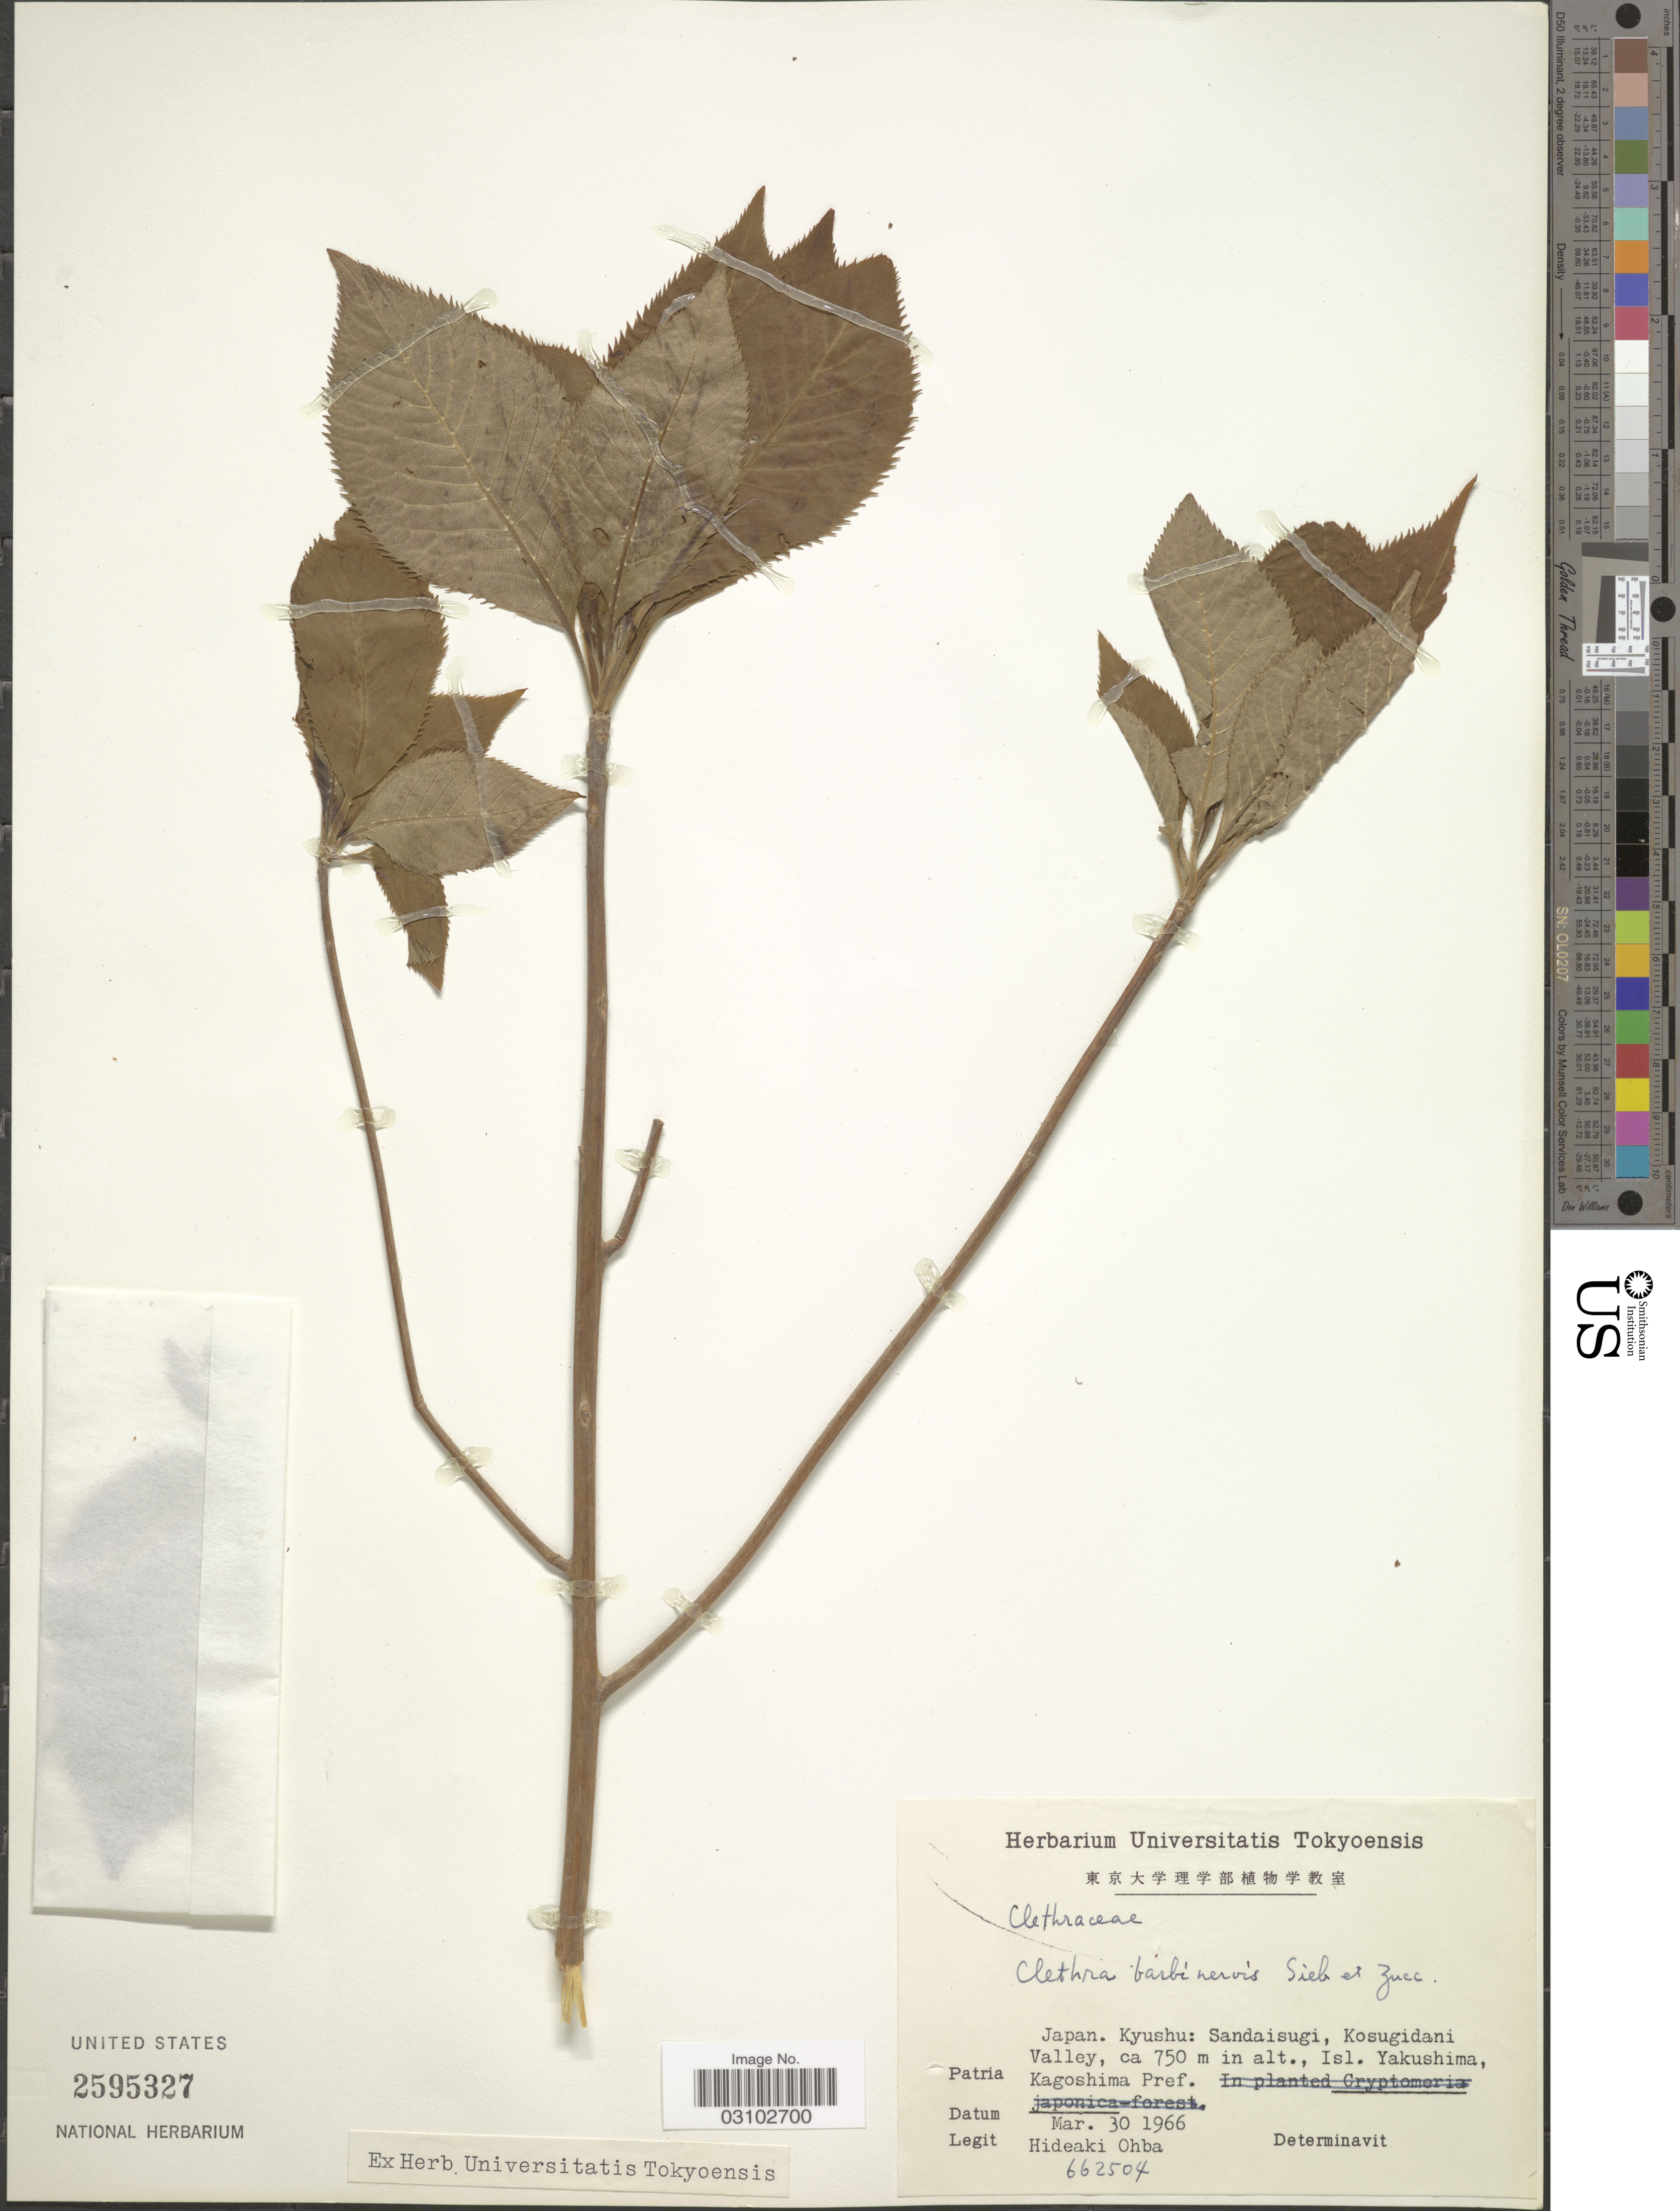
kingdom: Plantae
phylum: Tracheophyta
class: Magnoliopsida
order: Ericales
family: Clethraceae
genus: Clethra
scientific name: Clethra barbinervis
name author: Siebold & Zucc.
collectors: H. Ohba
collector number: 662504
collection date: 1966-03-30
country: Japan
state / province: Kagosima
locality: Kyushu: Sandaisugi, Kosugidani Valley, Isl. Yakushima, Kagoshima Pref.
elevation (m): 750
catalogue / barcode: US 2595327